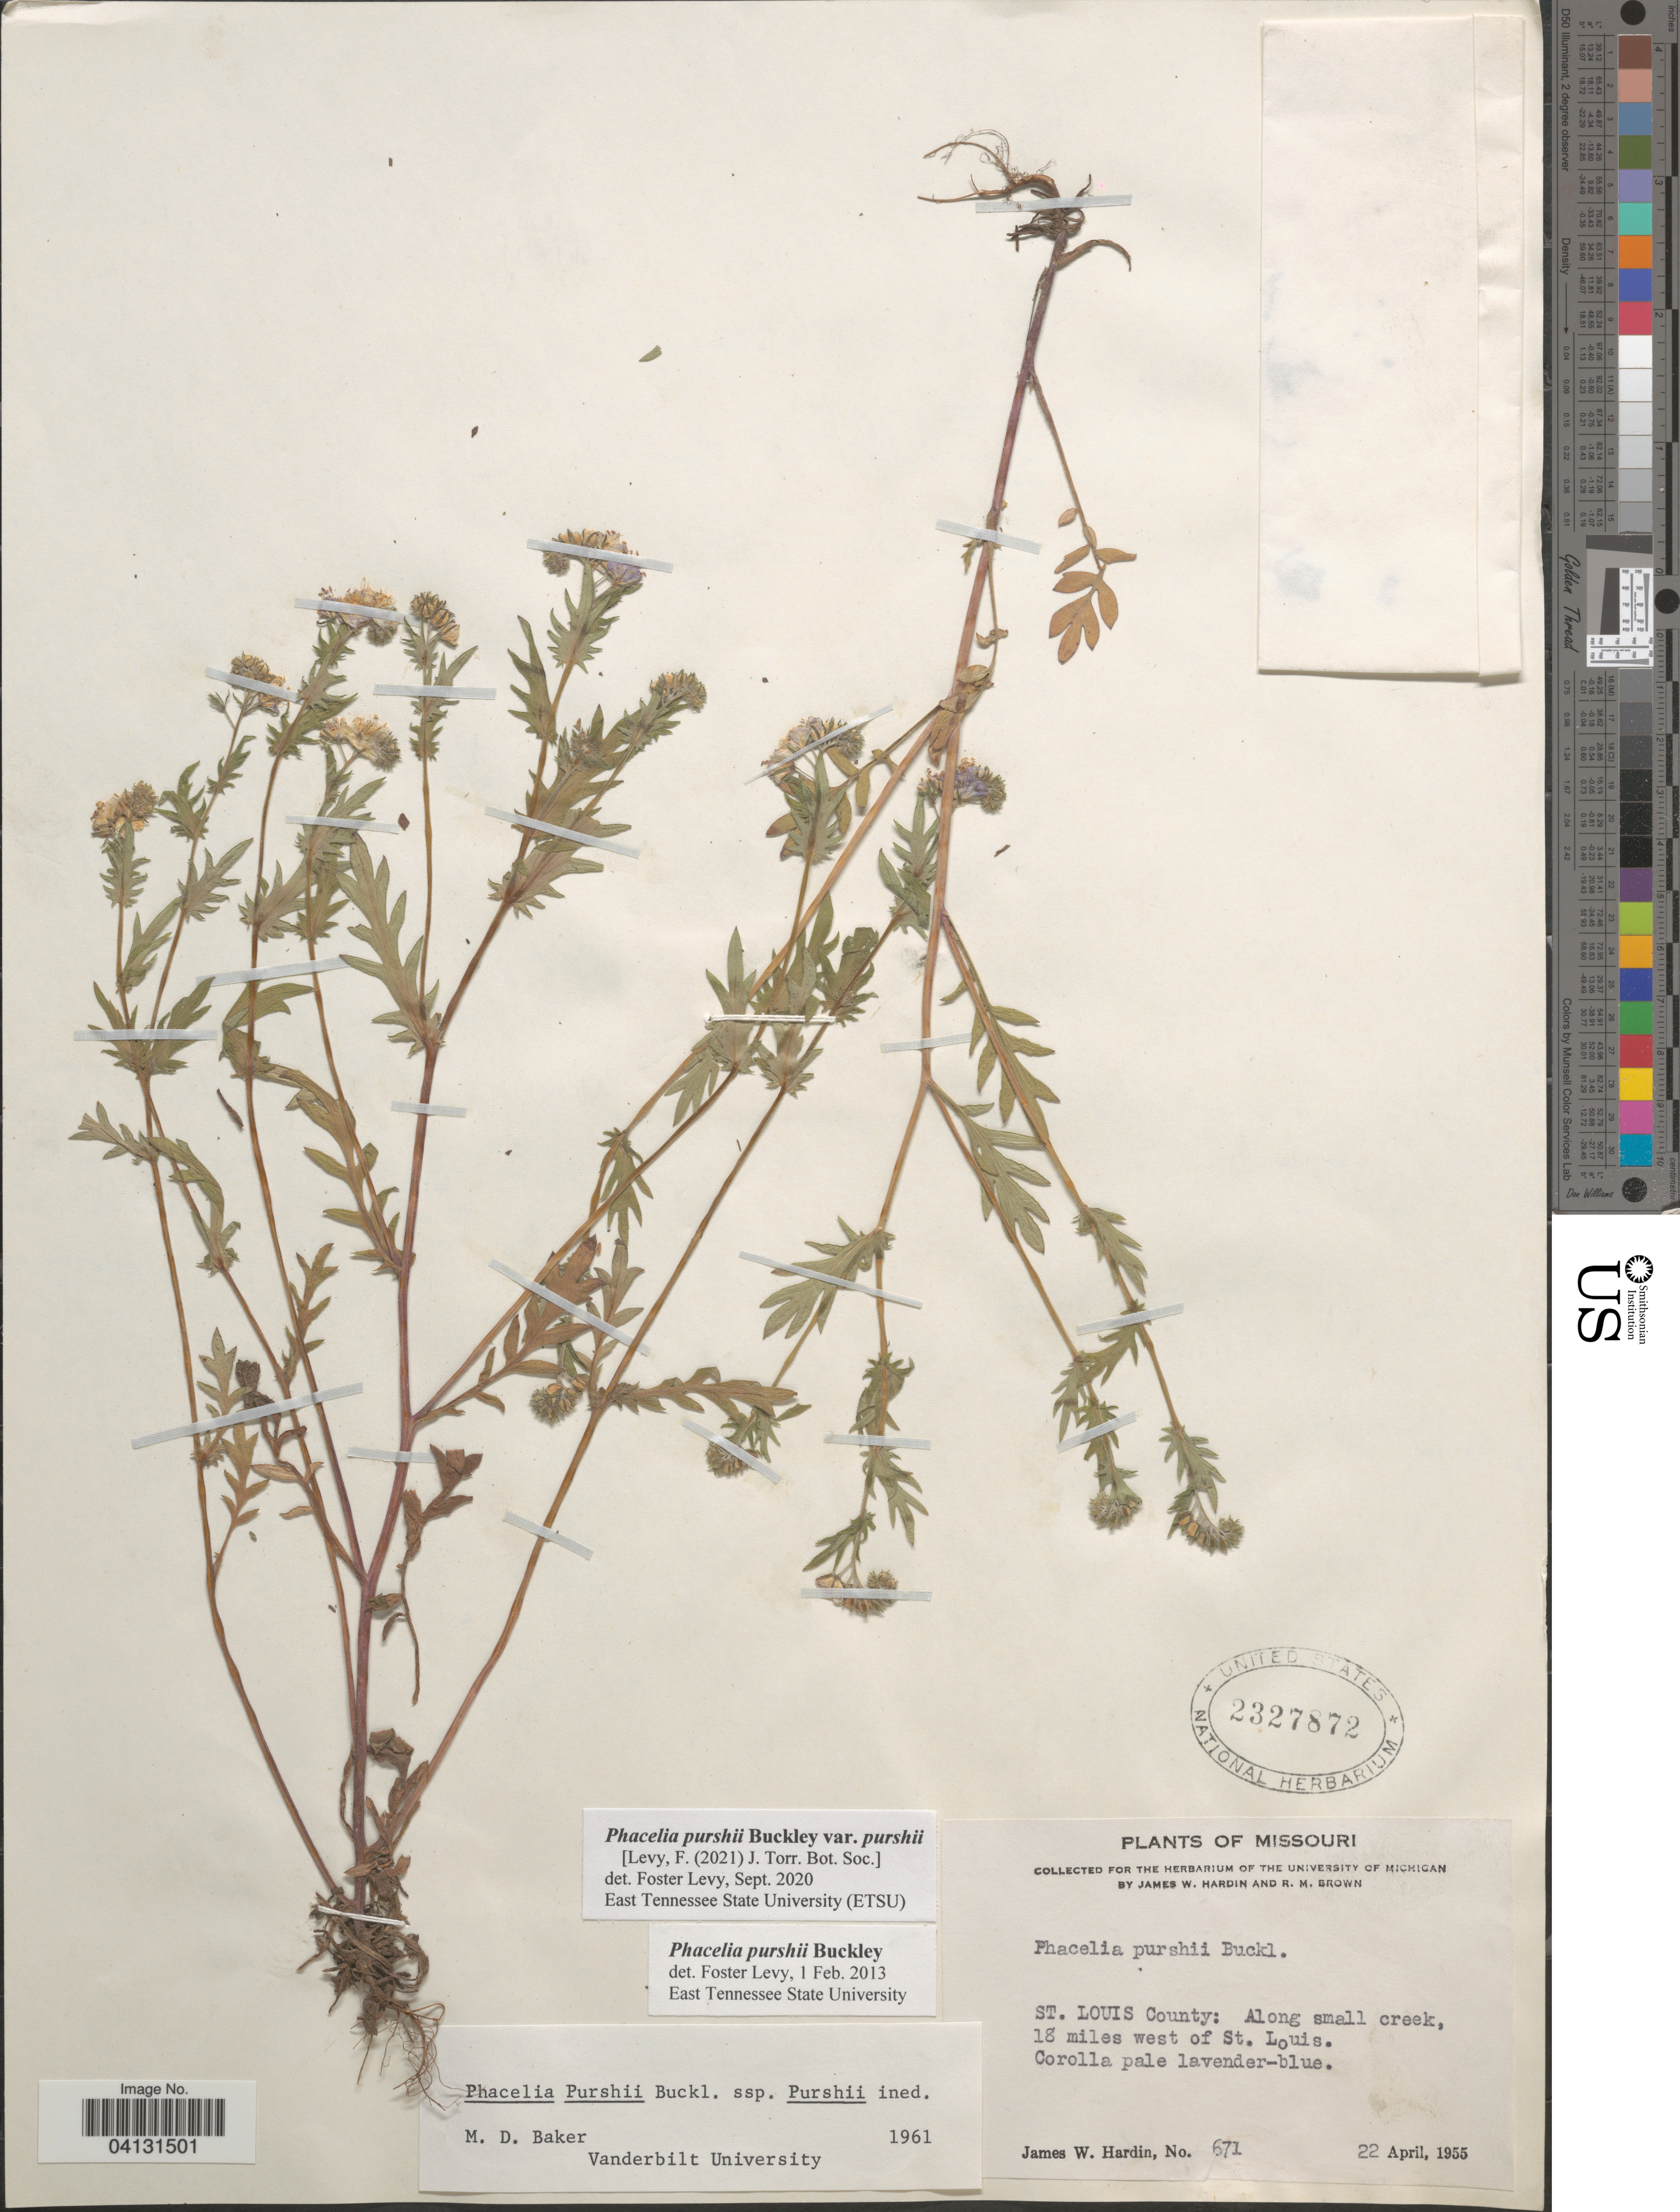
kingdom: Plantae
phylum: Tracheophyta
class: Magnoliopsida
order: Boraginales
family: Hydrophyllaceae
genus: Phacelia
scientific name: Phacelia purshii var. purshii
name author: Buckley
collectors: J. W. Hardin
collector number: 671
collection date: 1955-04-22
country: United States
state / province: Missouri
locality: St. Louis County: Along small creek, 18 miles west of St. Louis.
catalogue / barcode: US 2327872